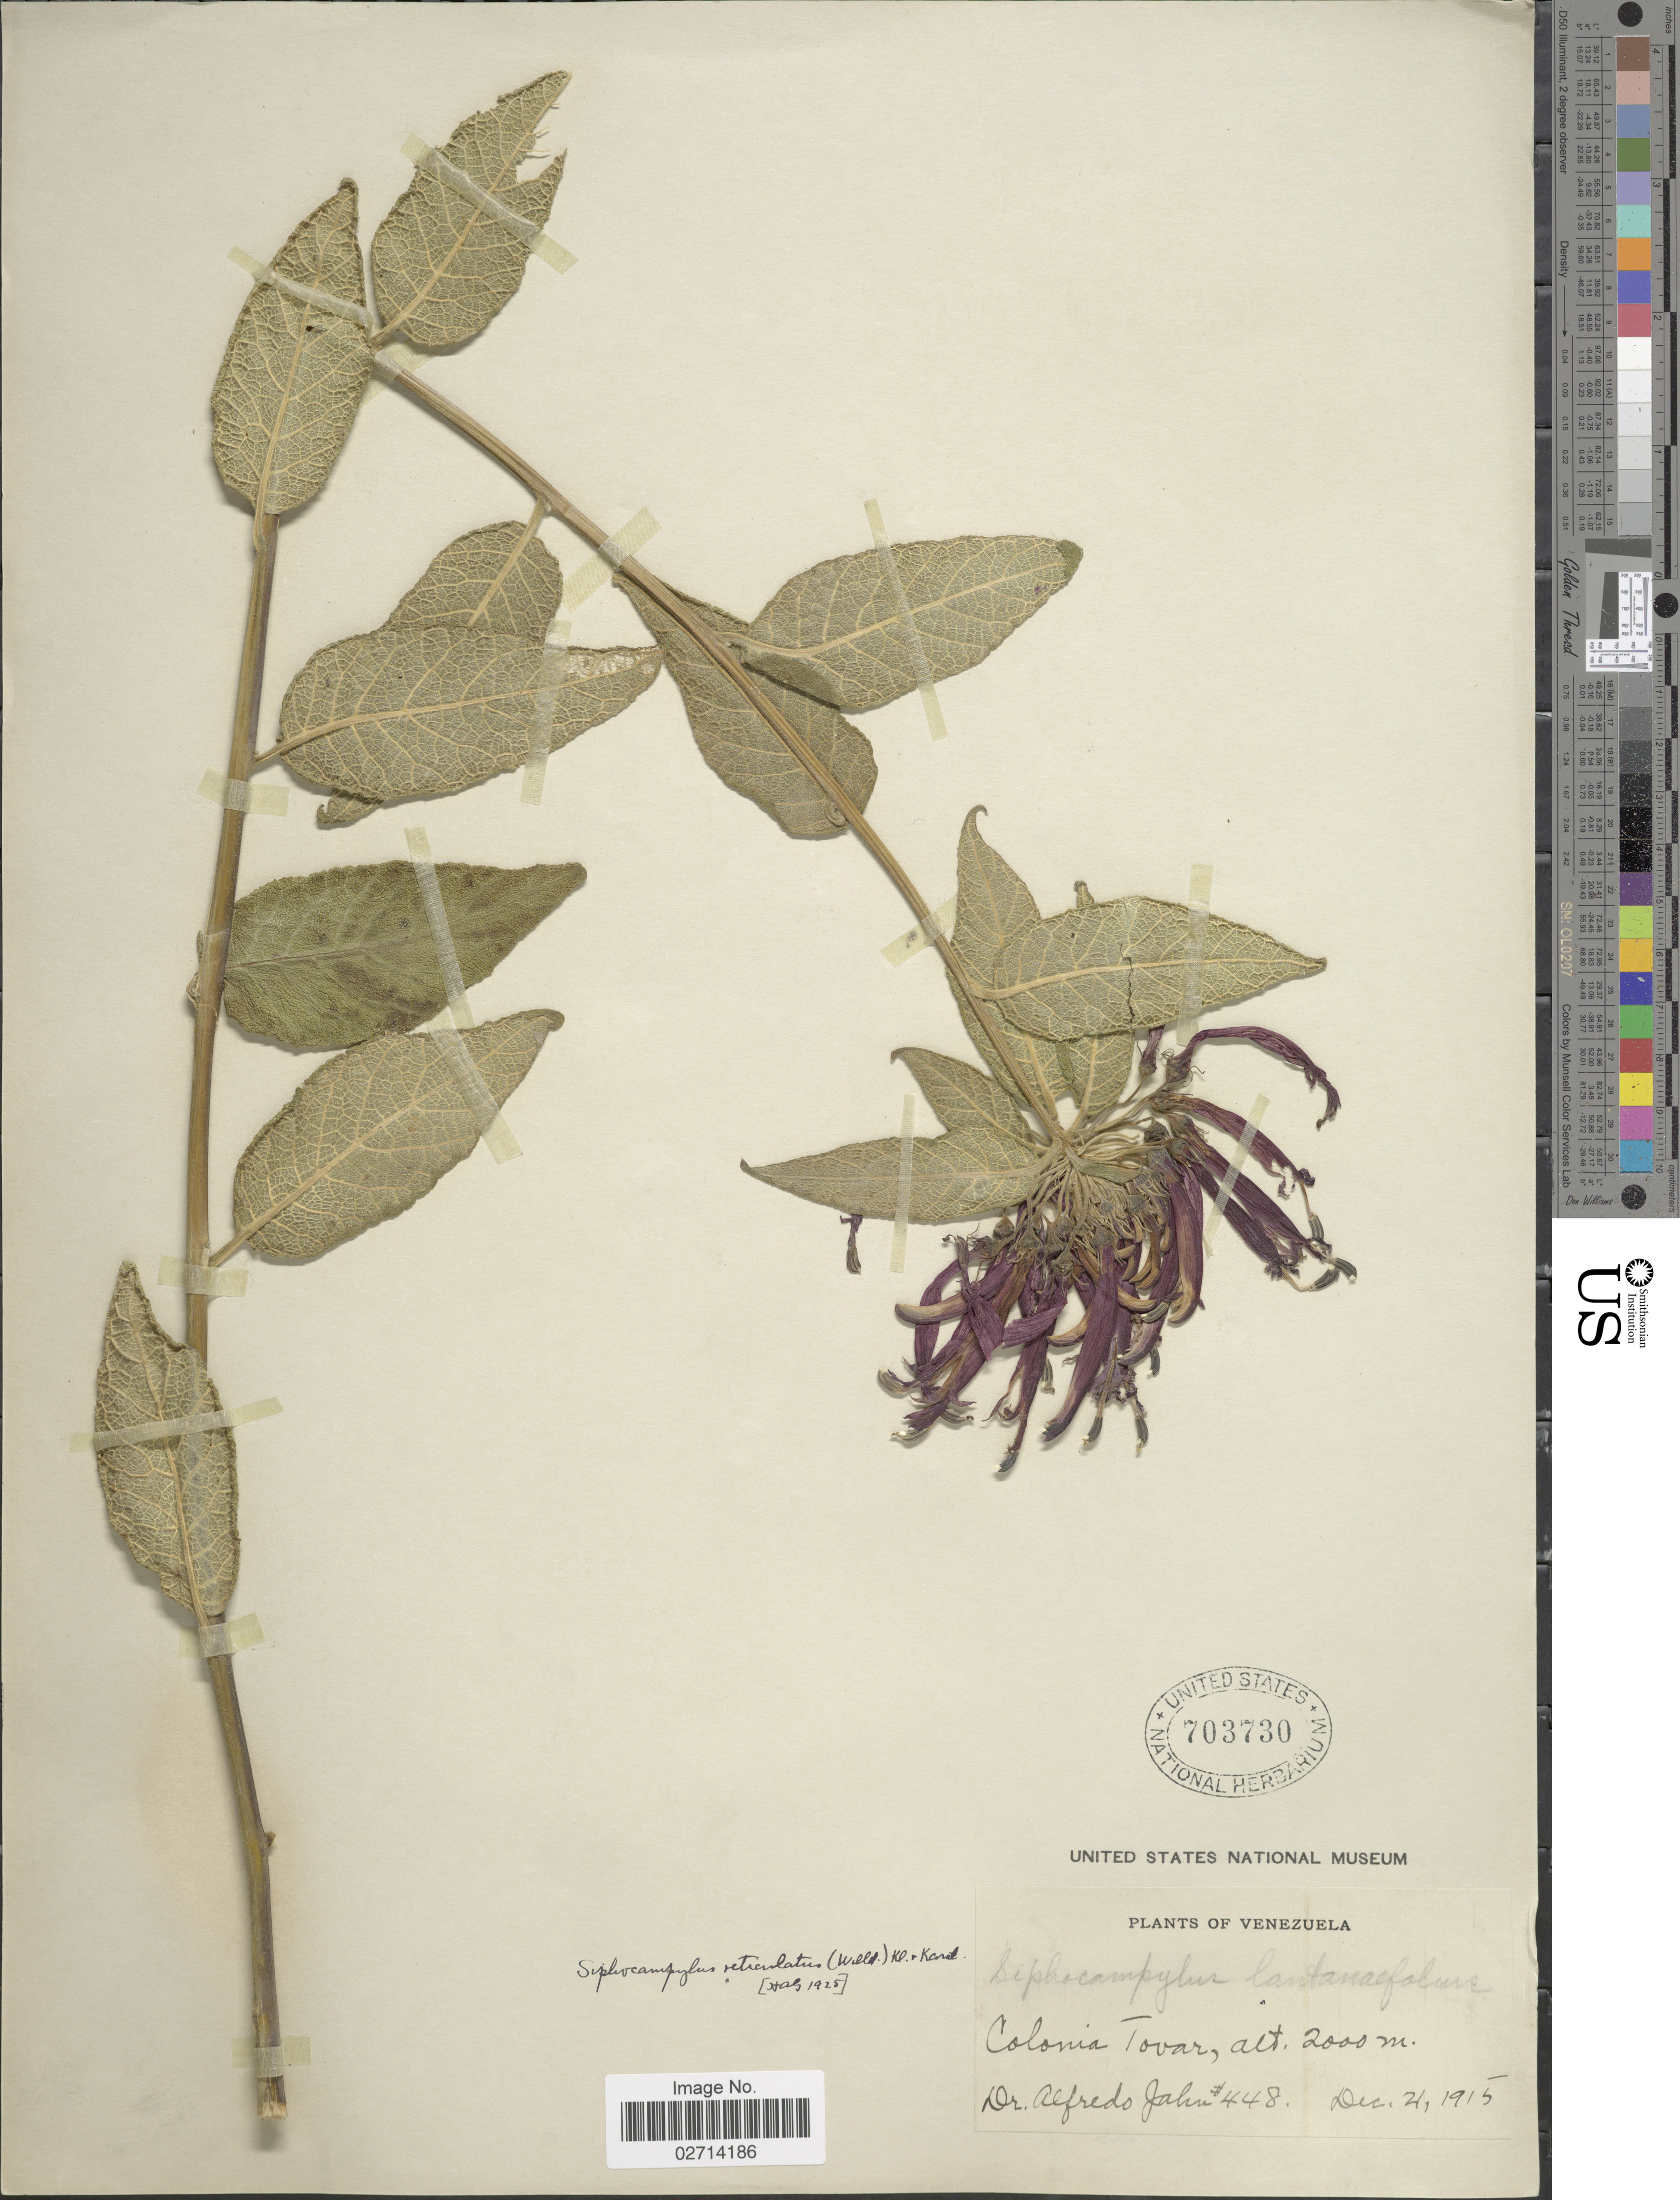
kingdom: Plantae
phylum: Tracheophyta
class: Magnoliopsida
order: Asterales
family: Campanulaceae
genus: Siphocampylus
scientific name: Siphocampylus reticulatus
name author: (Willd. ex Schult. & Roem.) Klotzsch & H. Karst. ex Vatke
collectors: A. Jahn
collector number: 448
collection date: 1915-12-21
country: Venezuela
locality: Colonia Tovar.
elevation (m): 2000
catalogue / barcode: US 703730